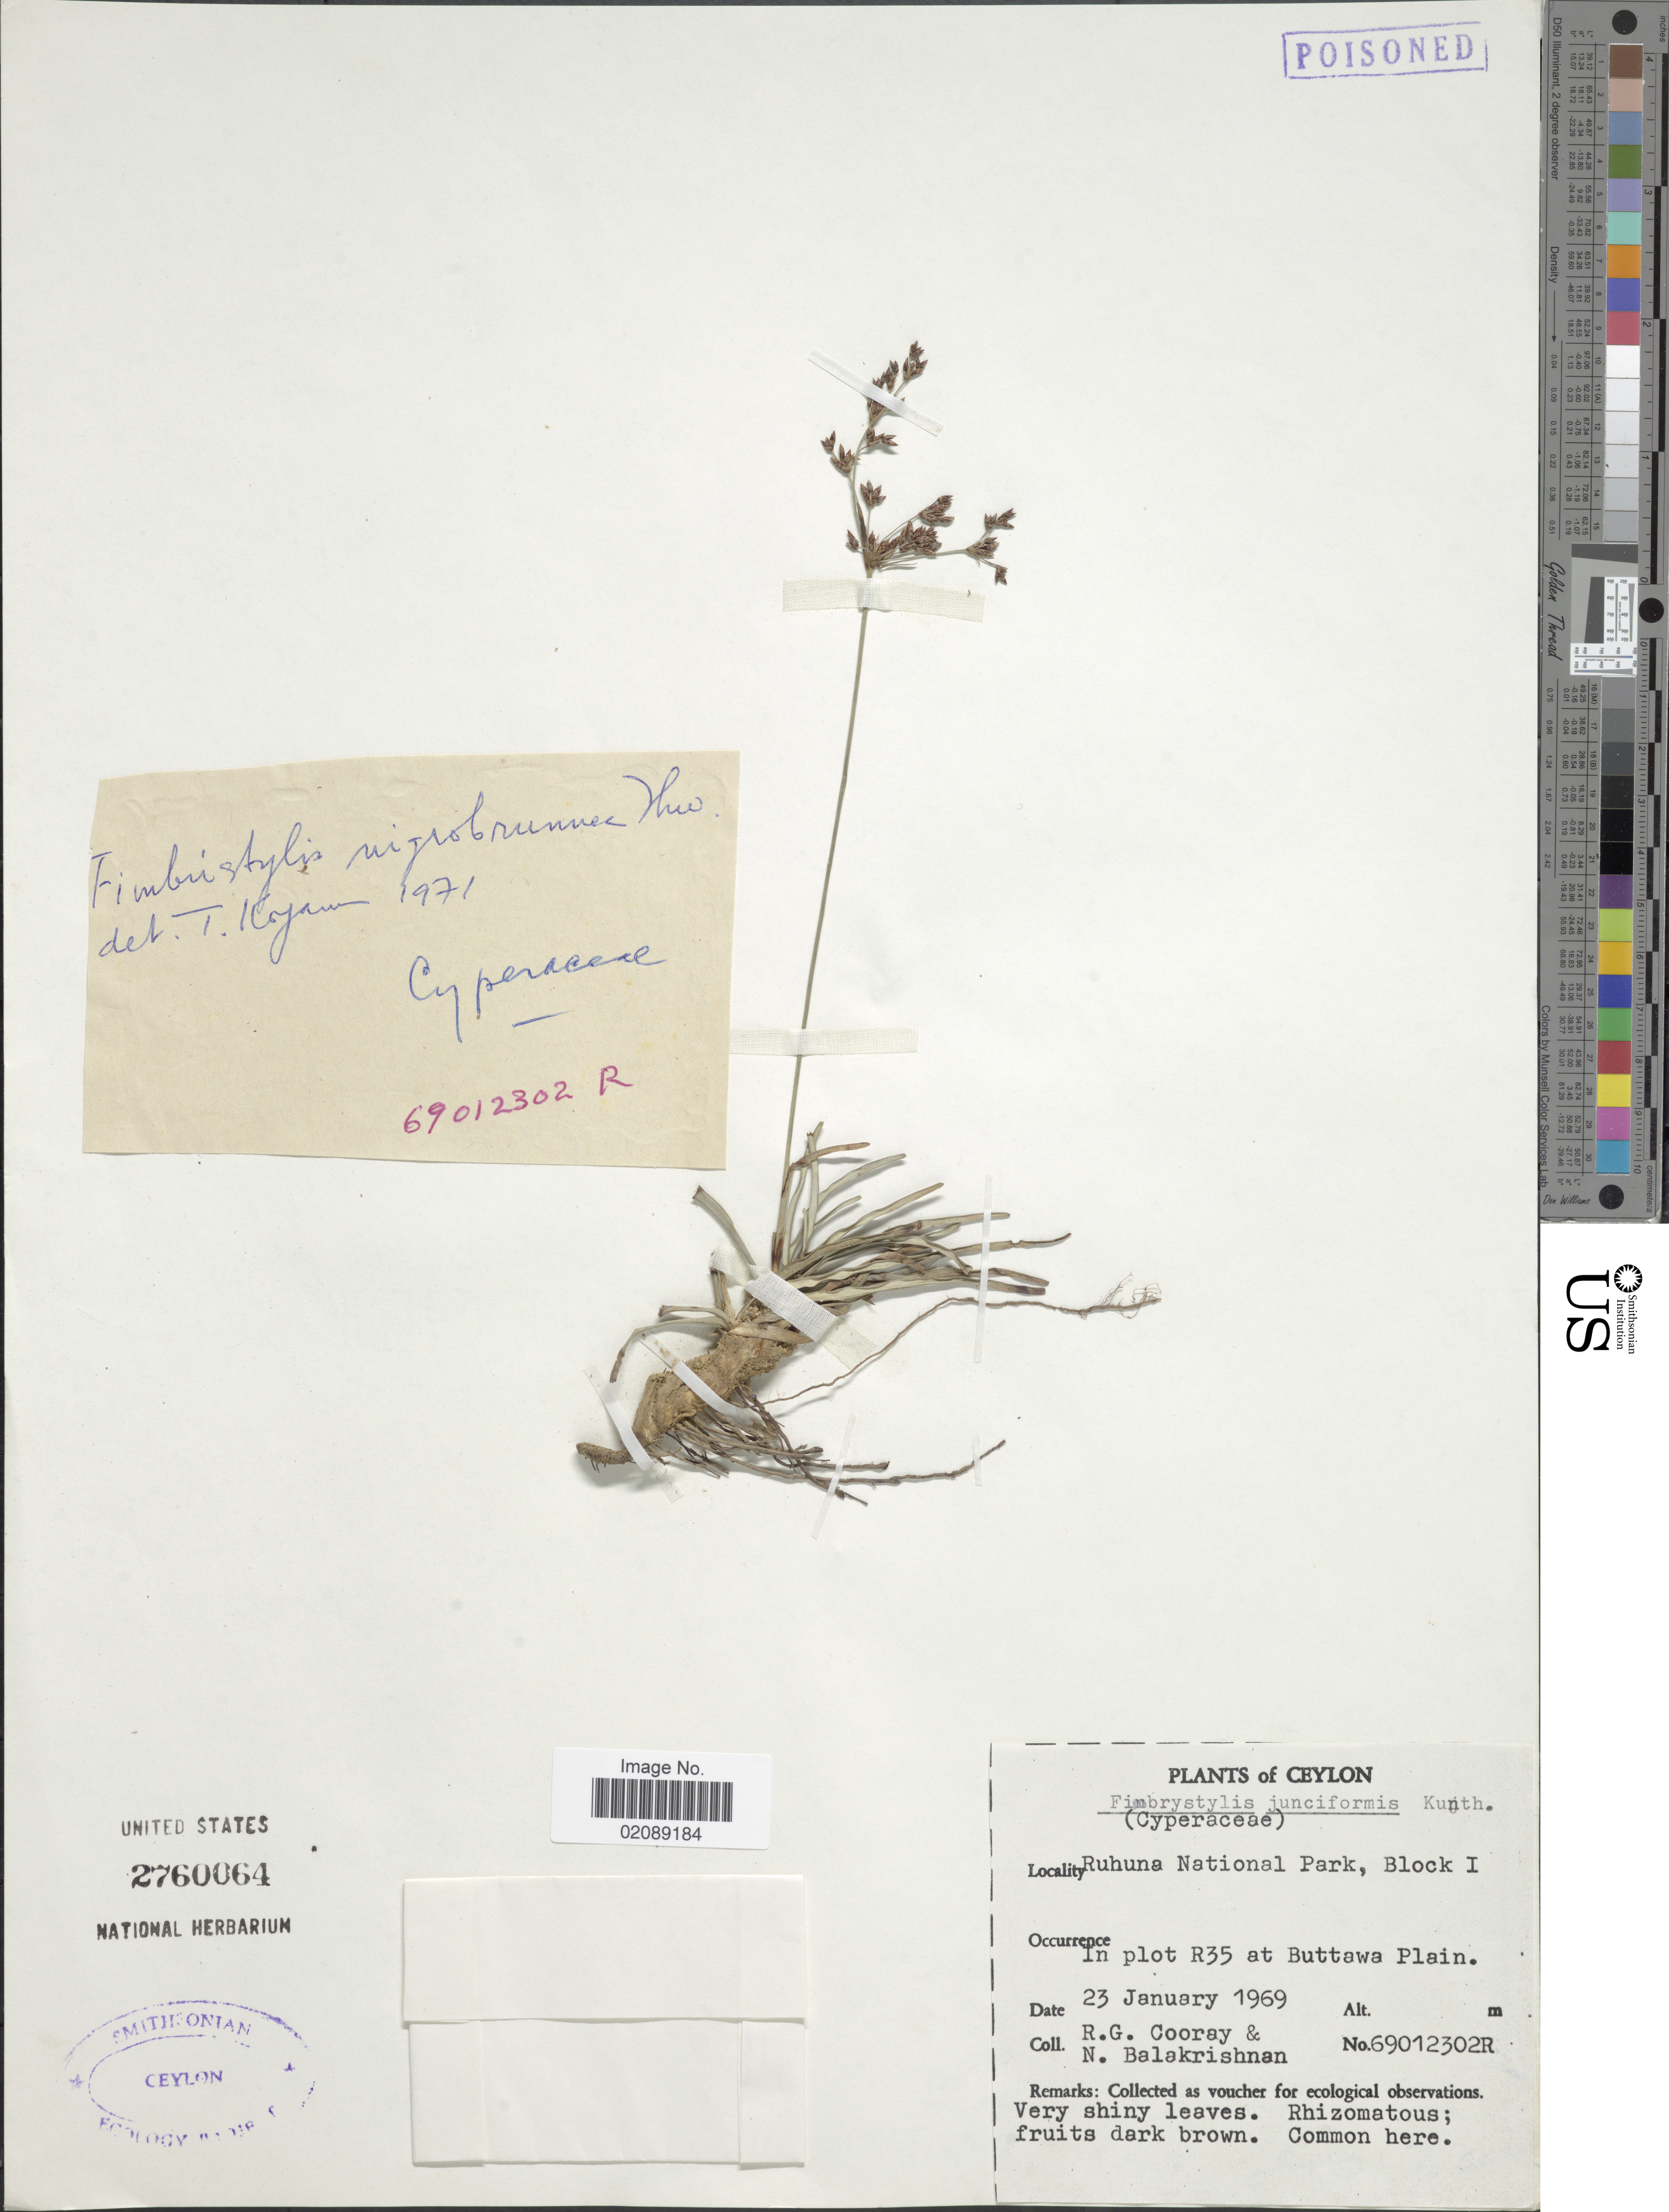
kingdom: Plantae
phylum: Tracheophyta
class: Liliopsida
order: Poales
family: Cyperaceae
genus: Fimbristylis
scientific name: Fimbristylis falcata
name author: (Vahl) Kunth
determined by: Strong, Mark T., (BOT), Smithsonian Institution - National Museum of Natural History (UNITED STATES)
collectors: R. Cooray & N. Balakrishnan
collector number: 69012302R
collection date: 1969-01-23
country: Sri Lanka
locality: Ceylon, Ruhuna National Park, Block I, In plot R35 at Buttawa Plain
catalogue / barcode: US 2760064